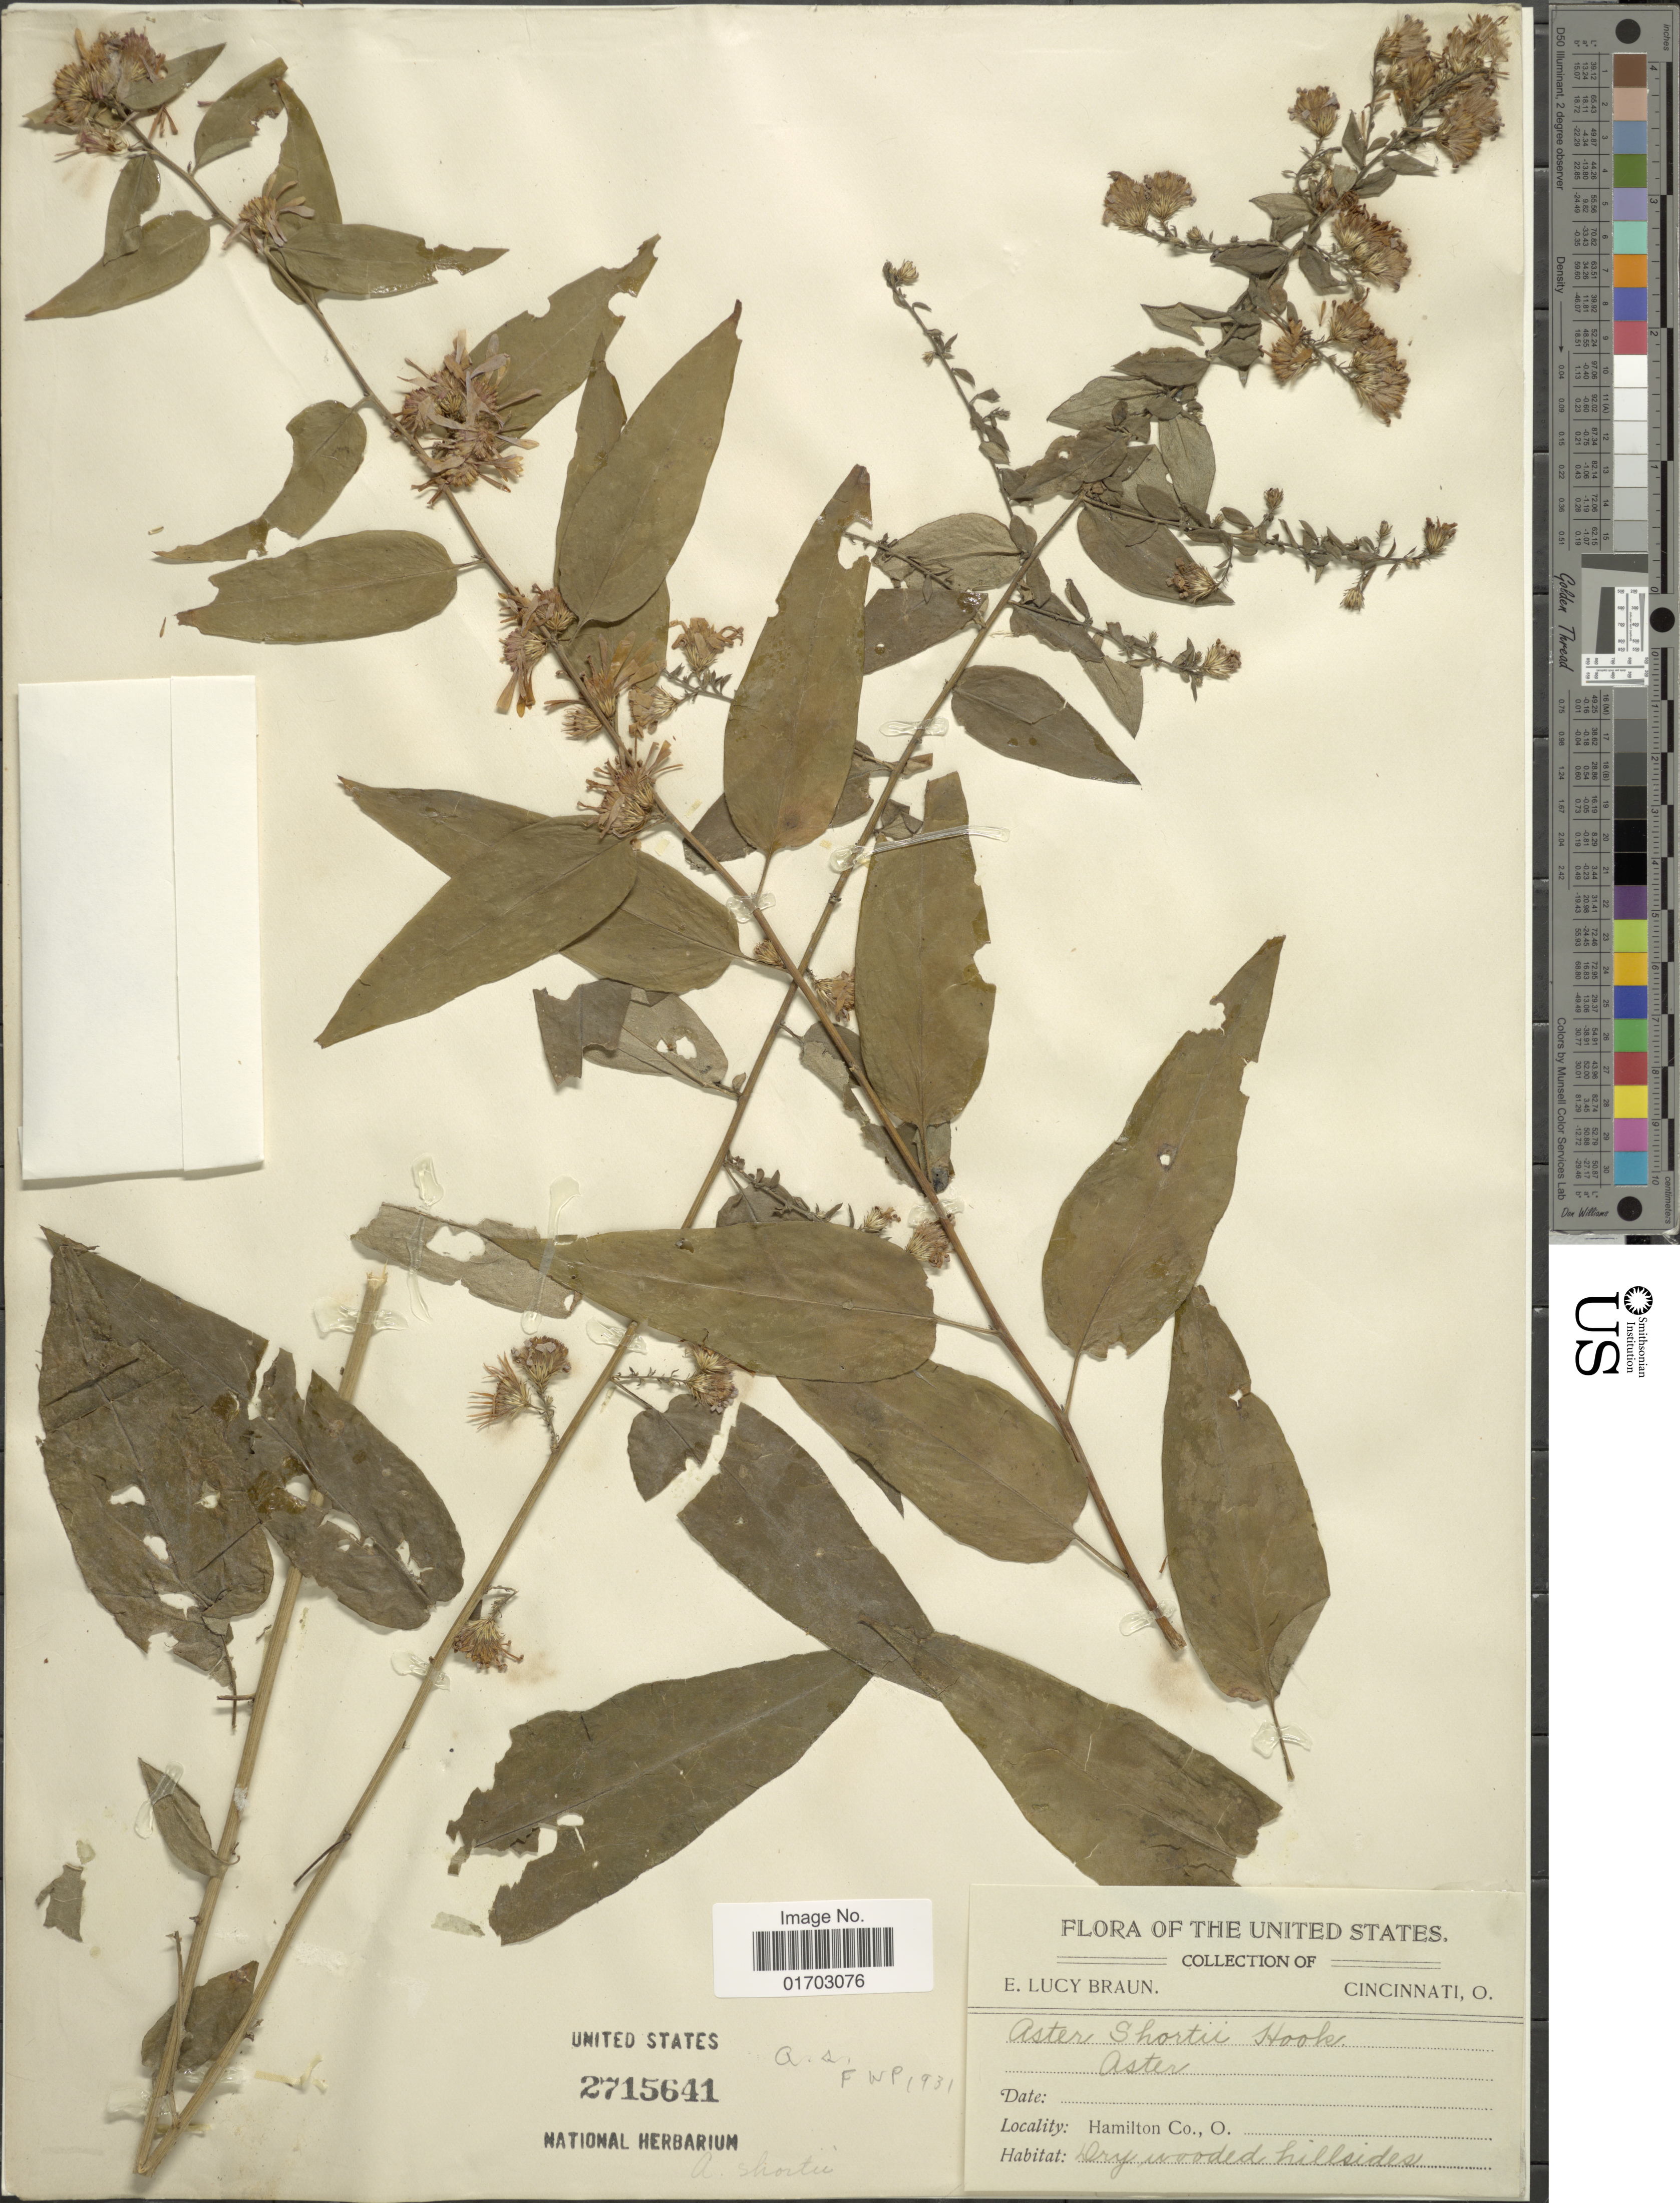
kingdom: Plantae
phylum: Tracheophyta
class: Magnoliopsida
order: Asterales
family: Asteraceae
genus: Symphyotrichum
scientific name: Symphyotrichum shortii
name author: (Lindl.) G.L. Nesom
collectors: E. L. Braun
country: United States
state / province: Ohio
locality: The United States, Hamilton Co.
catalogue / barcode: US 2715641